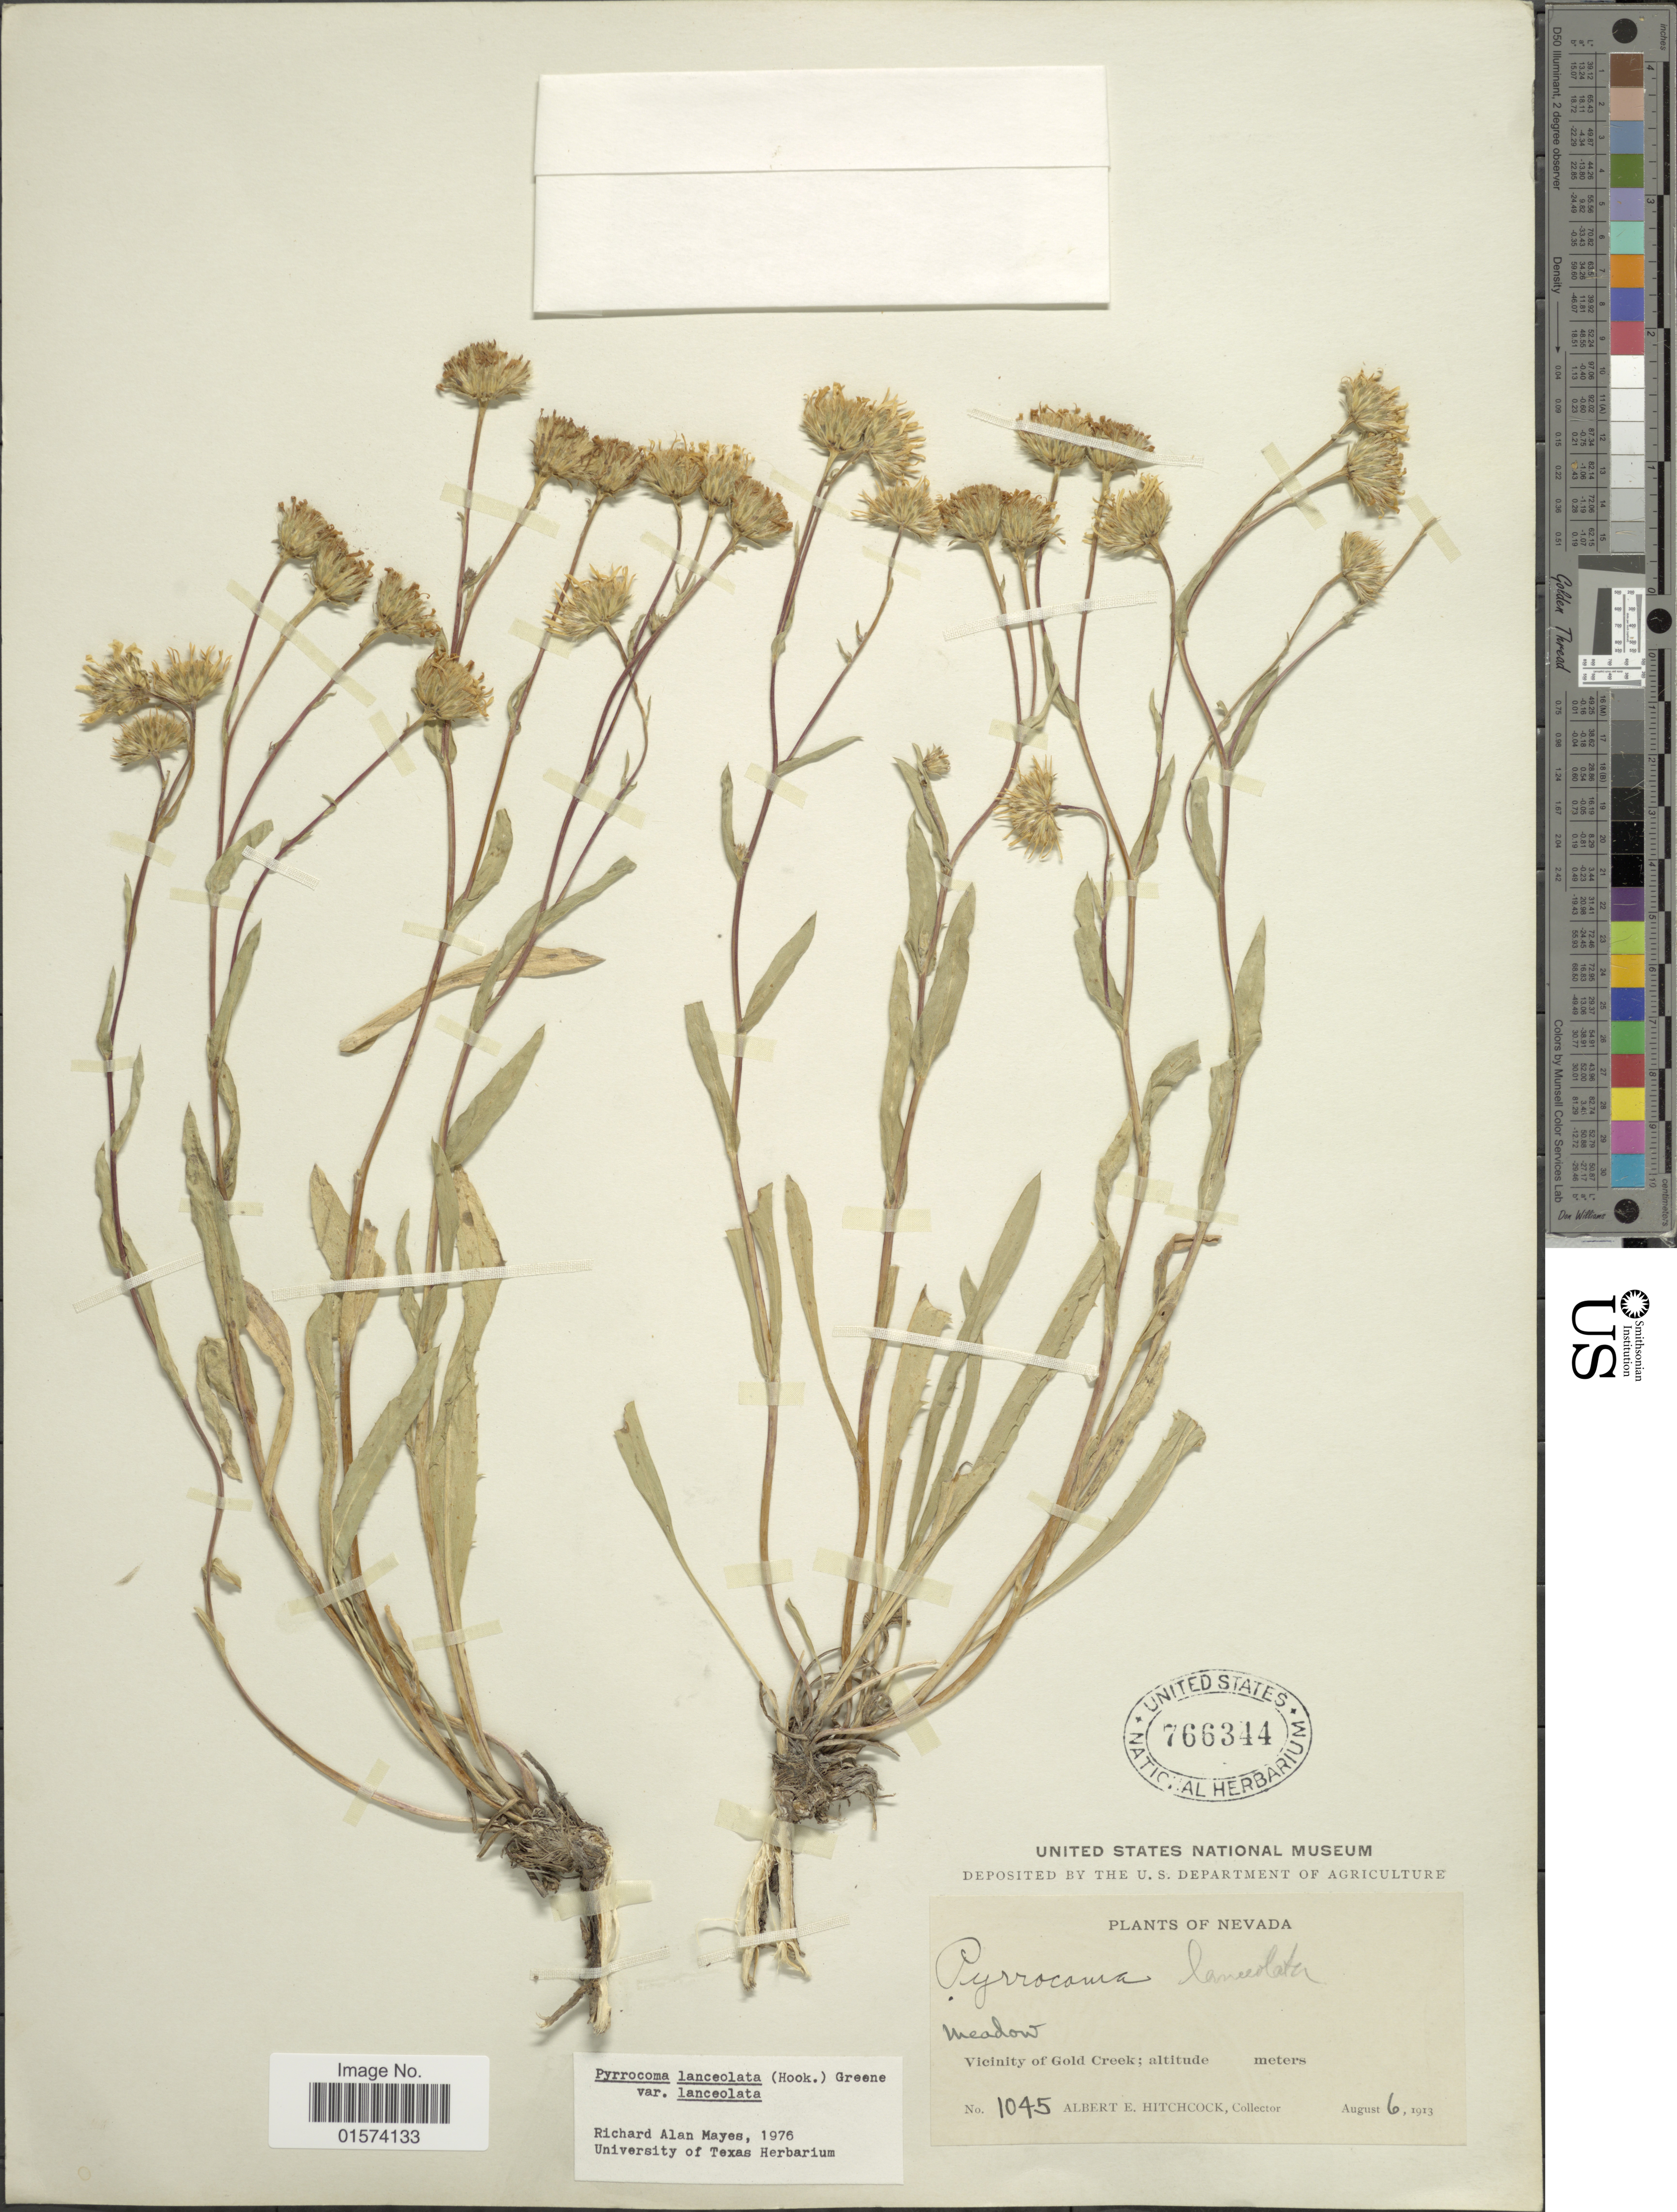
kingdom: Plantae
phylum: Tracheophyta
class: Magnoliopsida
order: Asterales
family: Asteraceae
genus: Pyrrocoma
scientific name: Pyrrocoma lanceolata var. lanceolata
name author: (Hook.) Greene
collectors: A. Hitchcock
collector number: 1045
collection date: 1913-08-06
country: United States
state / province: Nevada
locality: Meadow, Vicinity of Gold Creek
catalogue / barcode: US 766344